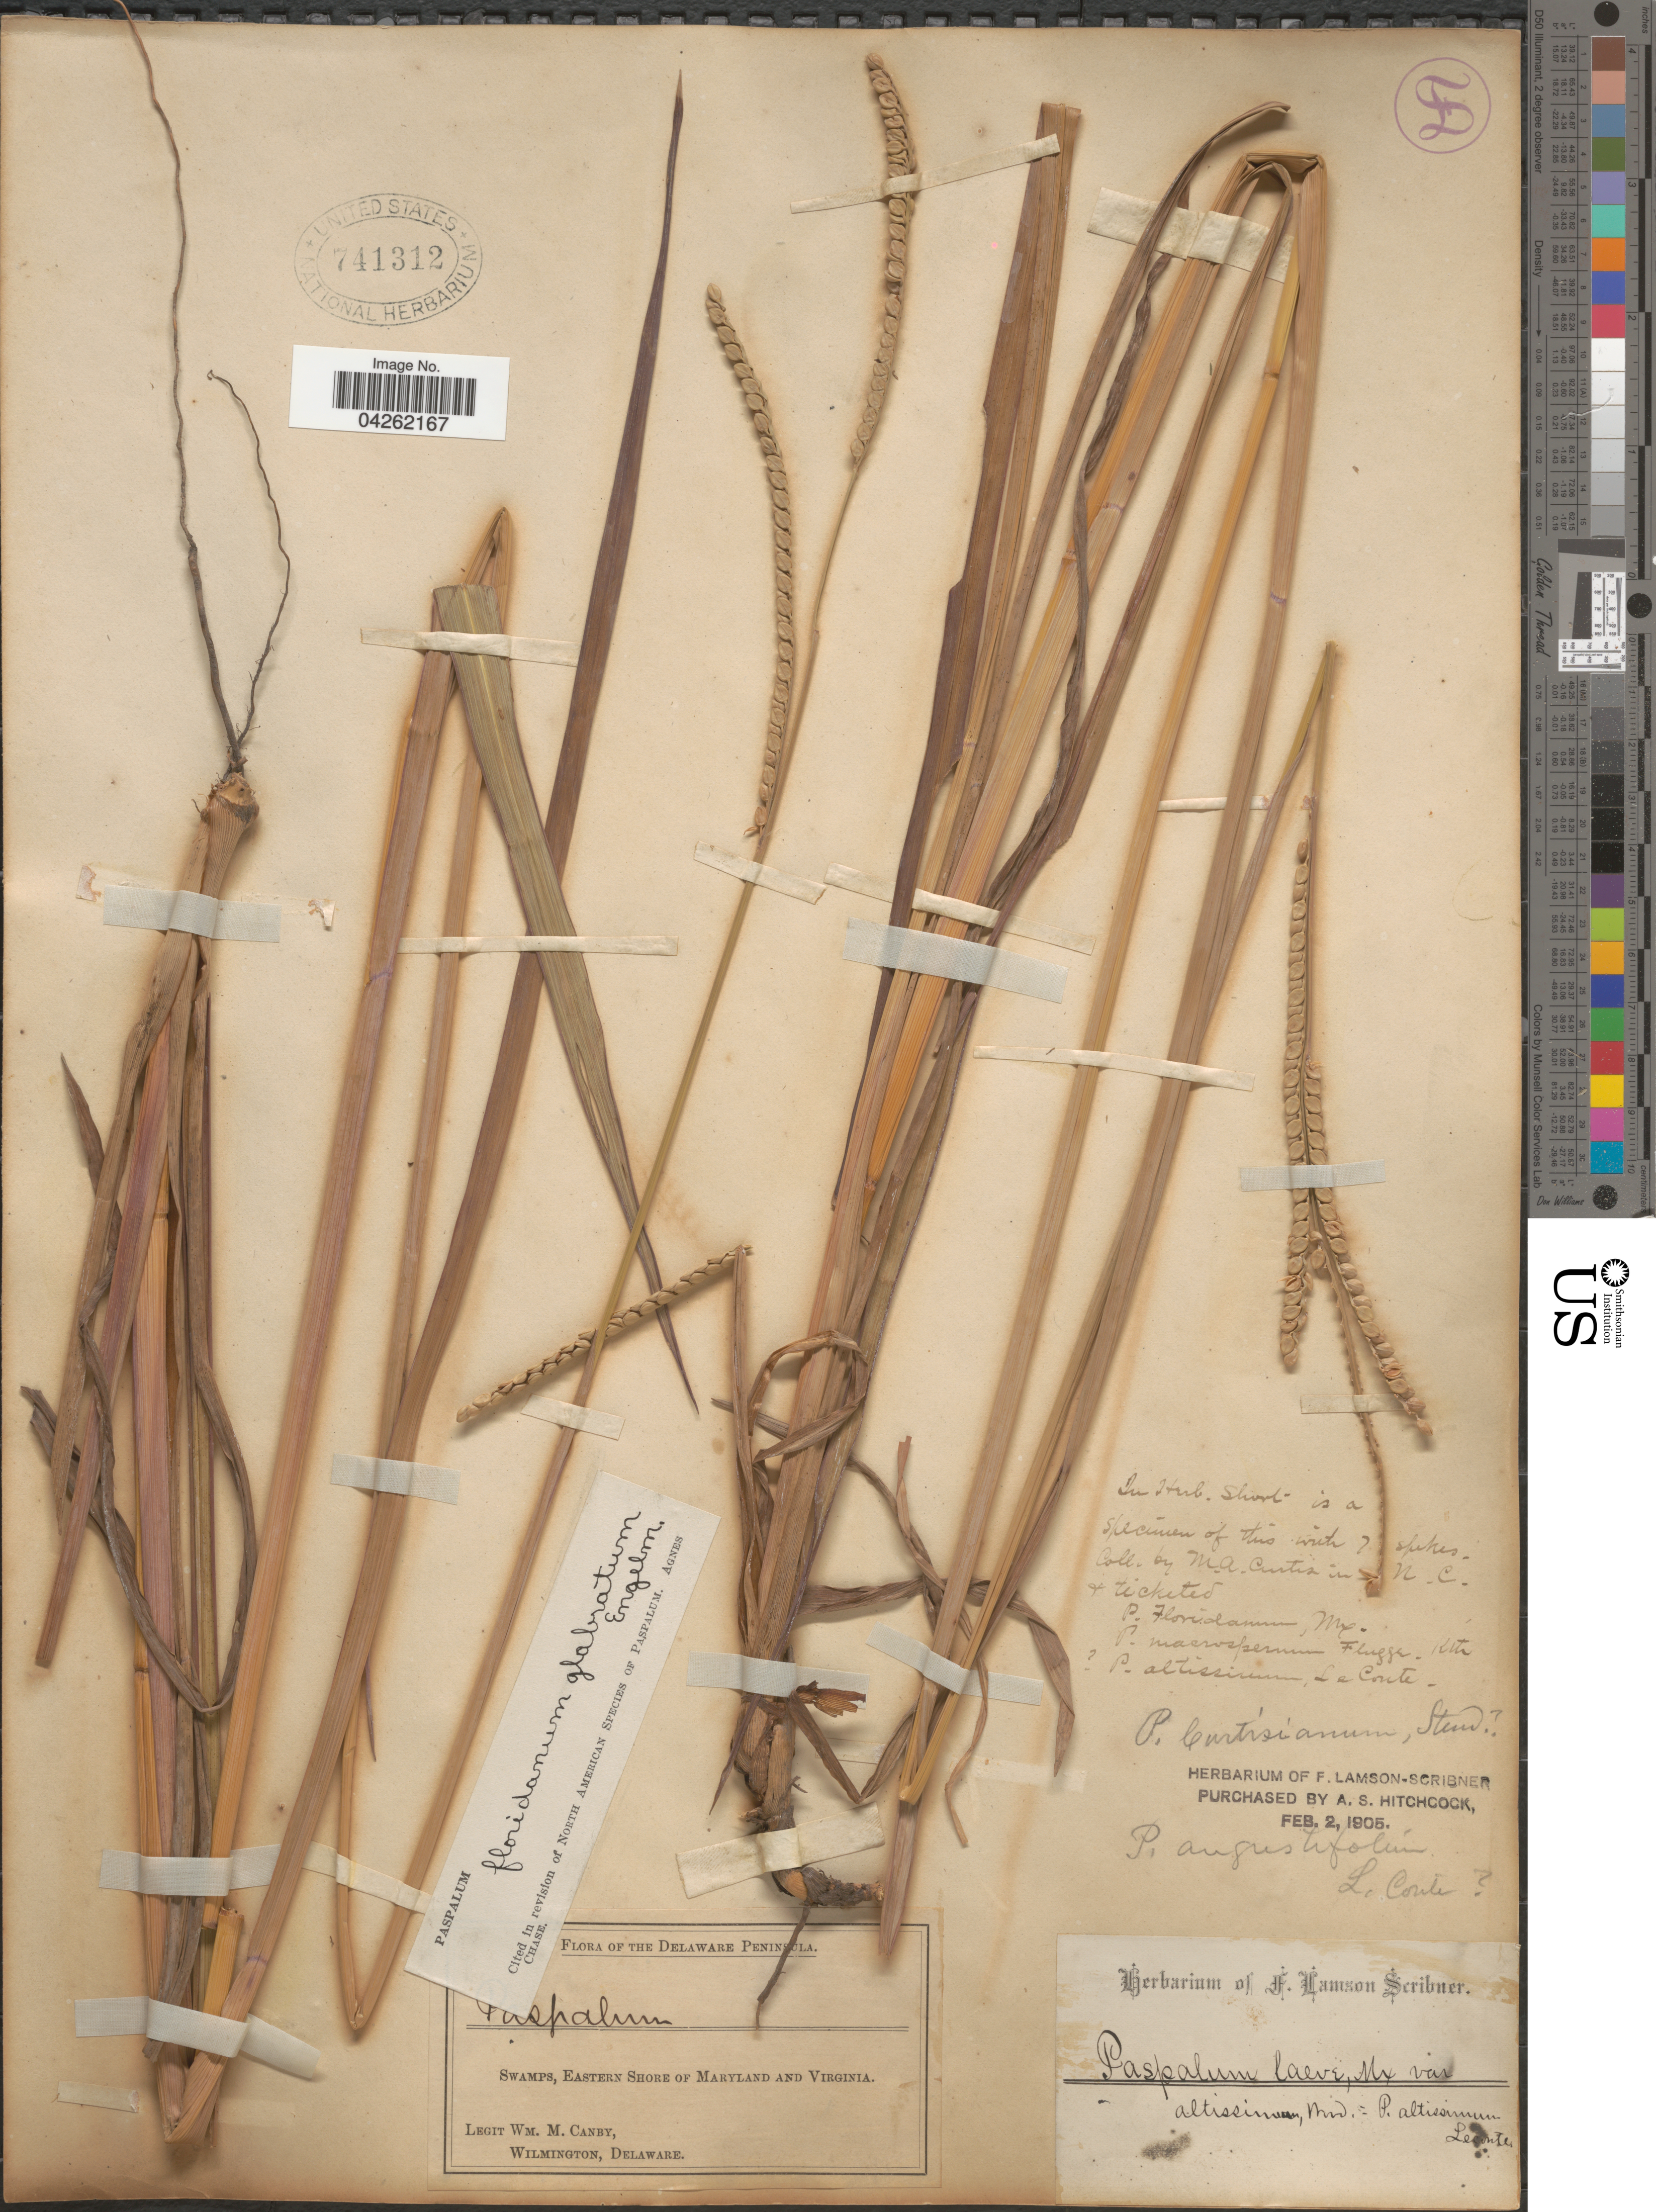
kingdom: Plantae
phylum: Tracheophyta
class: Liliopsida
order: Poales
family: Poaceae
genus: Paspalum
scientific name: Paspalum floridanum var. glabratum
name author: Engelm. ex Vasey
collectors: W. M. Canby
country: United States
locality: The Delaware Peninsula. Swamps, Eastern Shore of Maryland and Virginia.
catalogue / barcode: US 741312